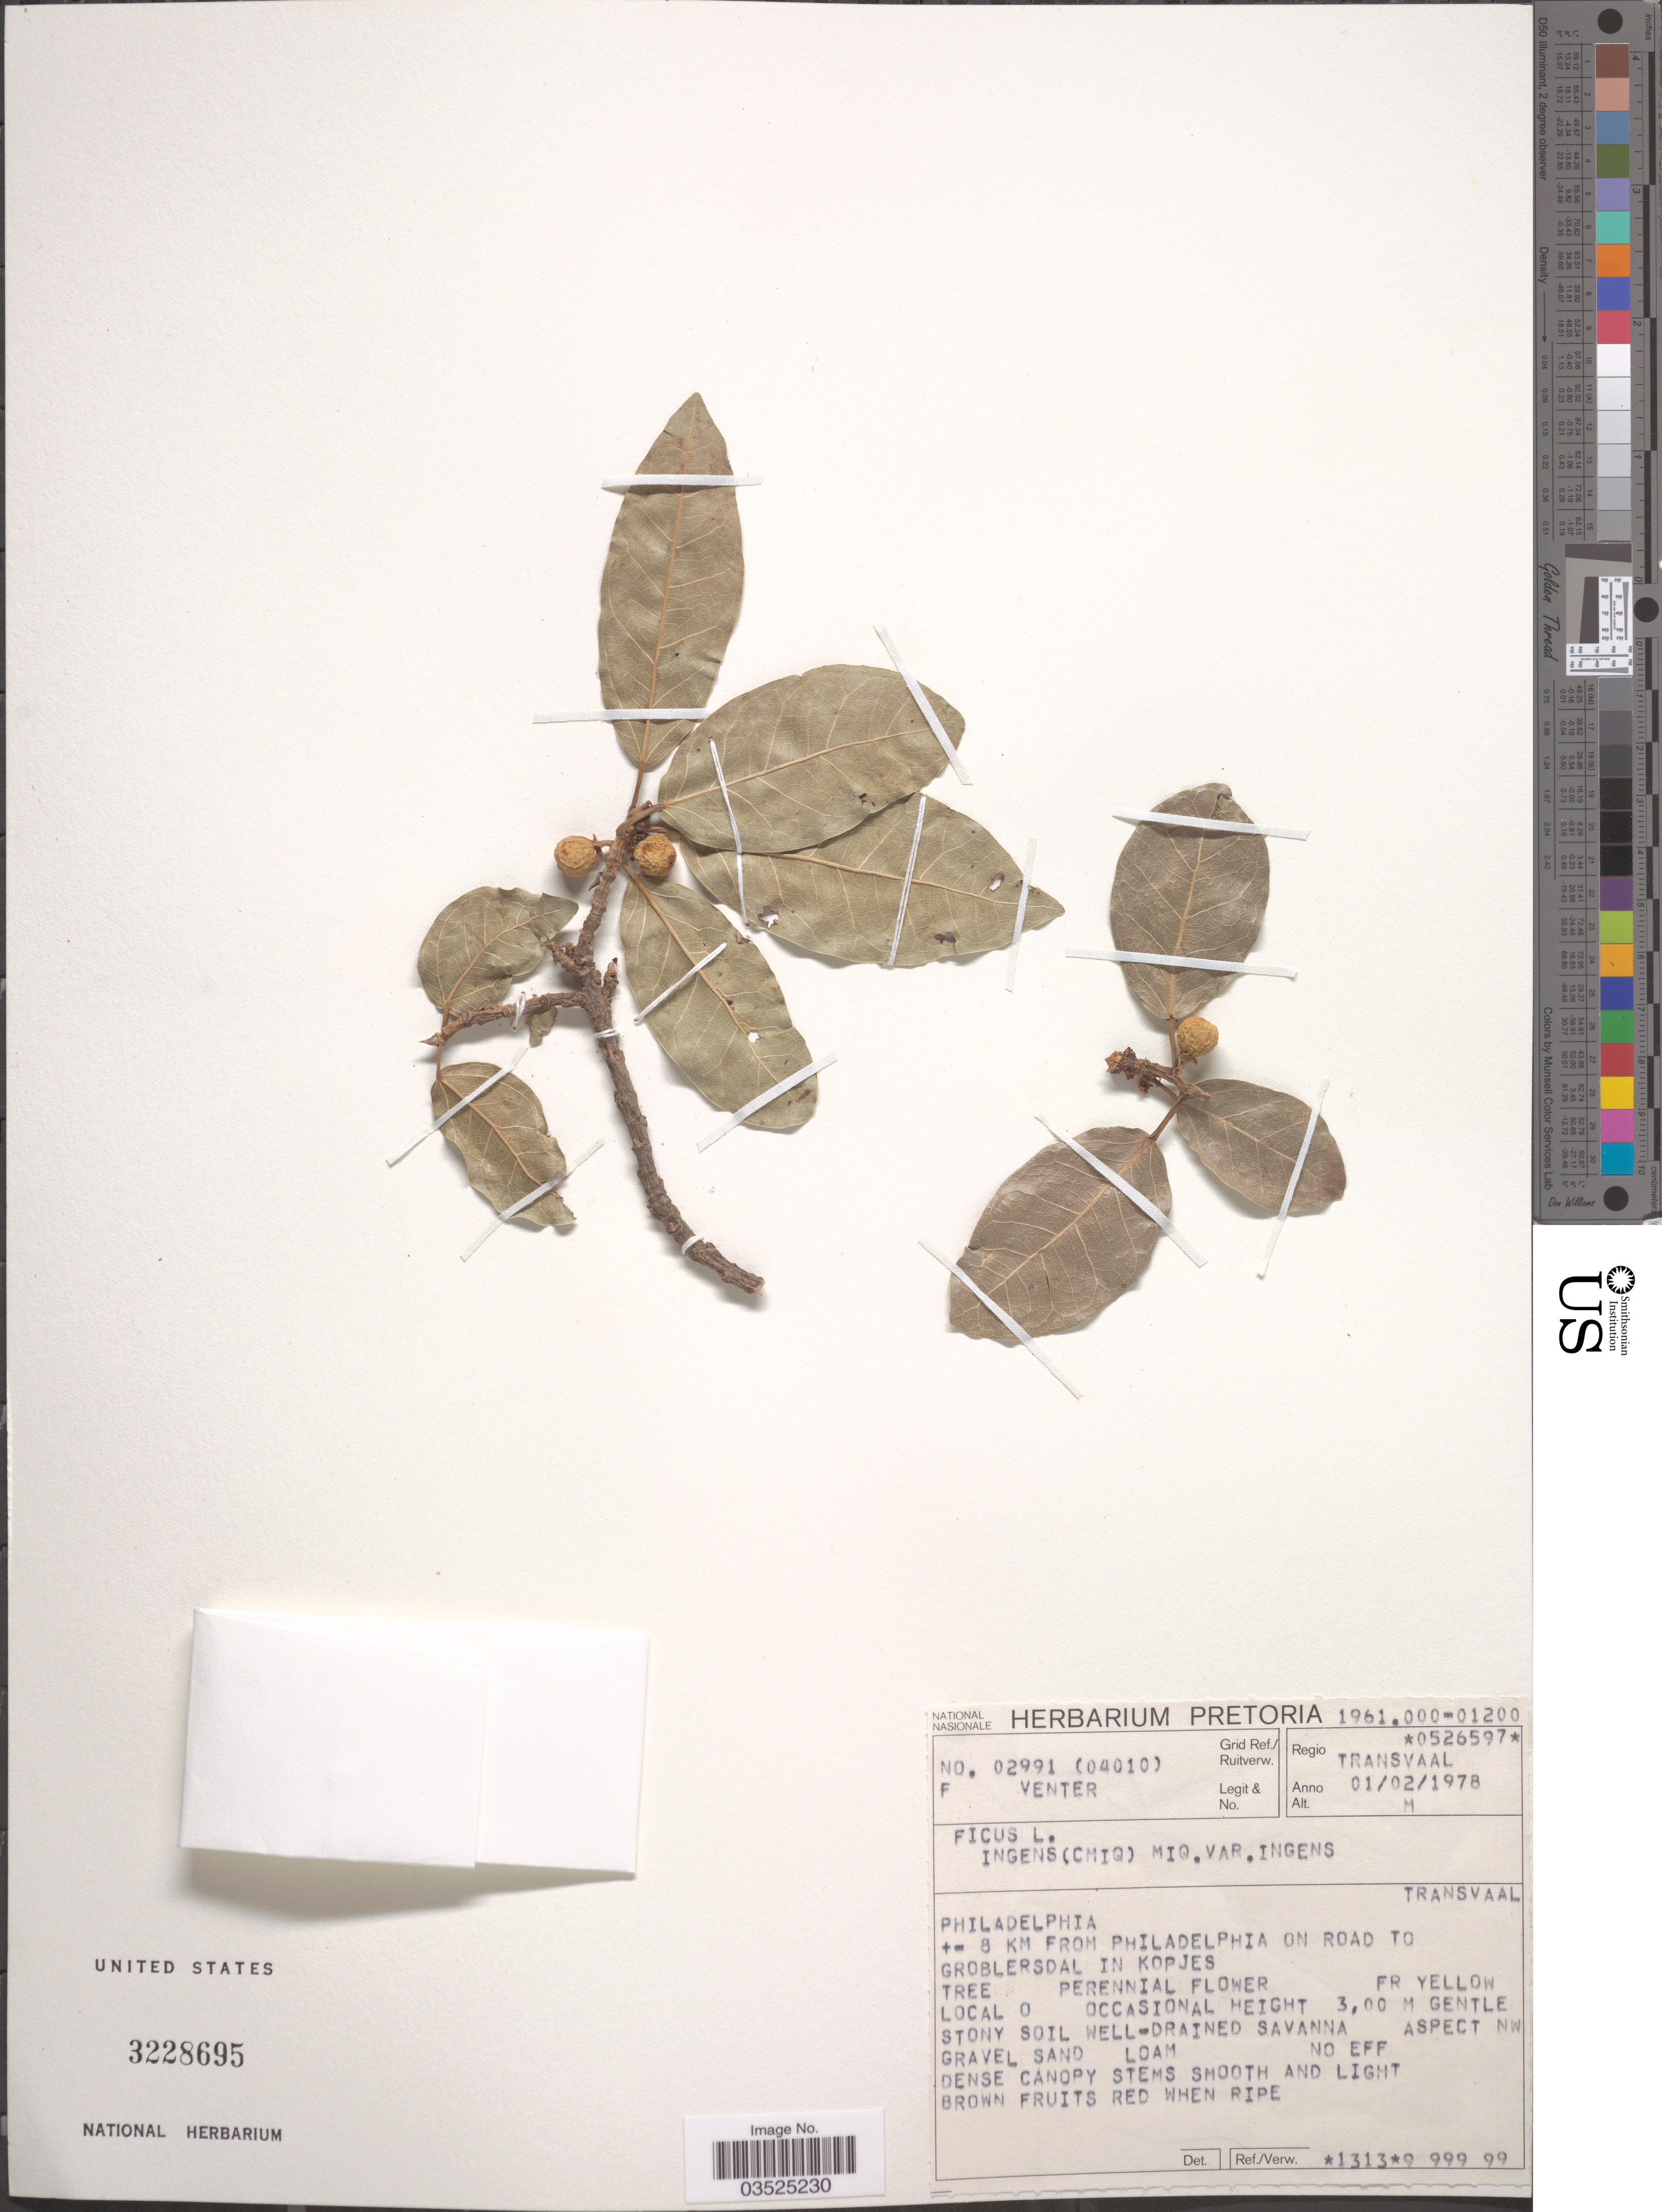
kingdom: Plantae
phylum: Tracheophyta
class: Magnoliopsida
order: Rosales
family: Moraceae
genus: Ficus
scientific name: Ficus ingens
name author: (Miq.) Miq.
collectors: F. Venter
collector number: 02991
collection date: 1978-02-01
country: South Africa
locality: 04010 Grid Ref./ Ruitverw. Regio Transvaal. Philadelphia. Transvaal +- 8 km from Philadelphia on road to Groblersdal in kopjes.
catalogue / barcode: US 3228695